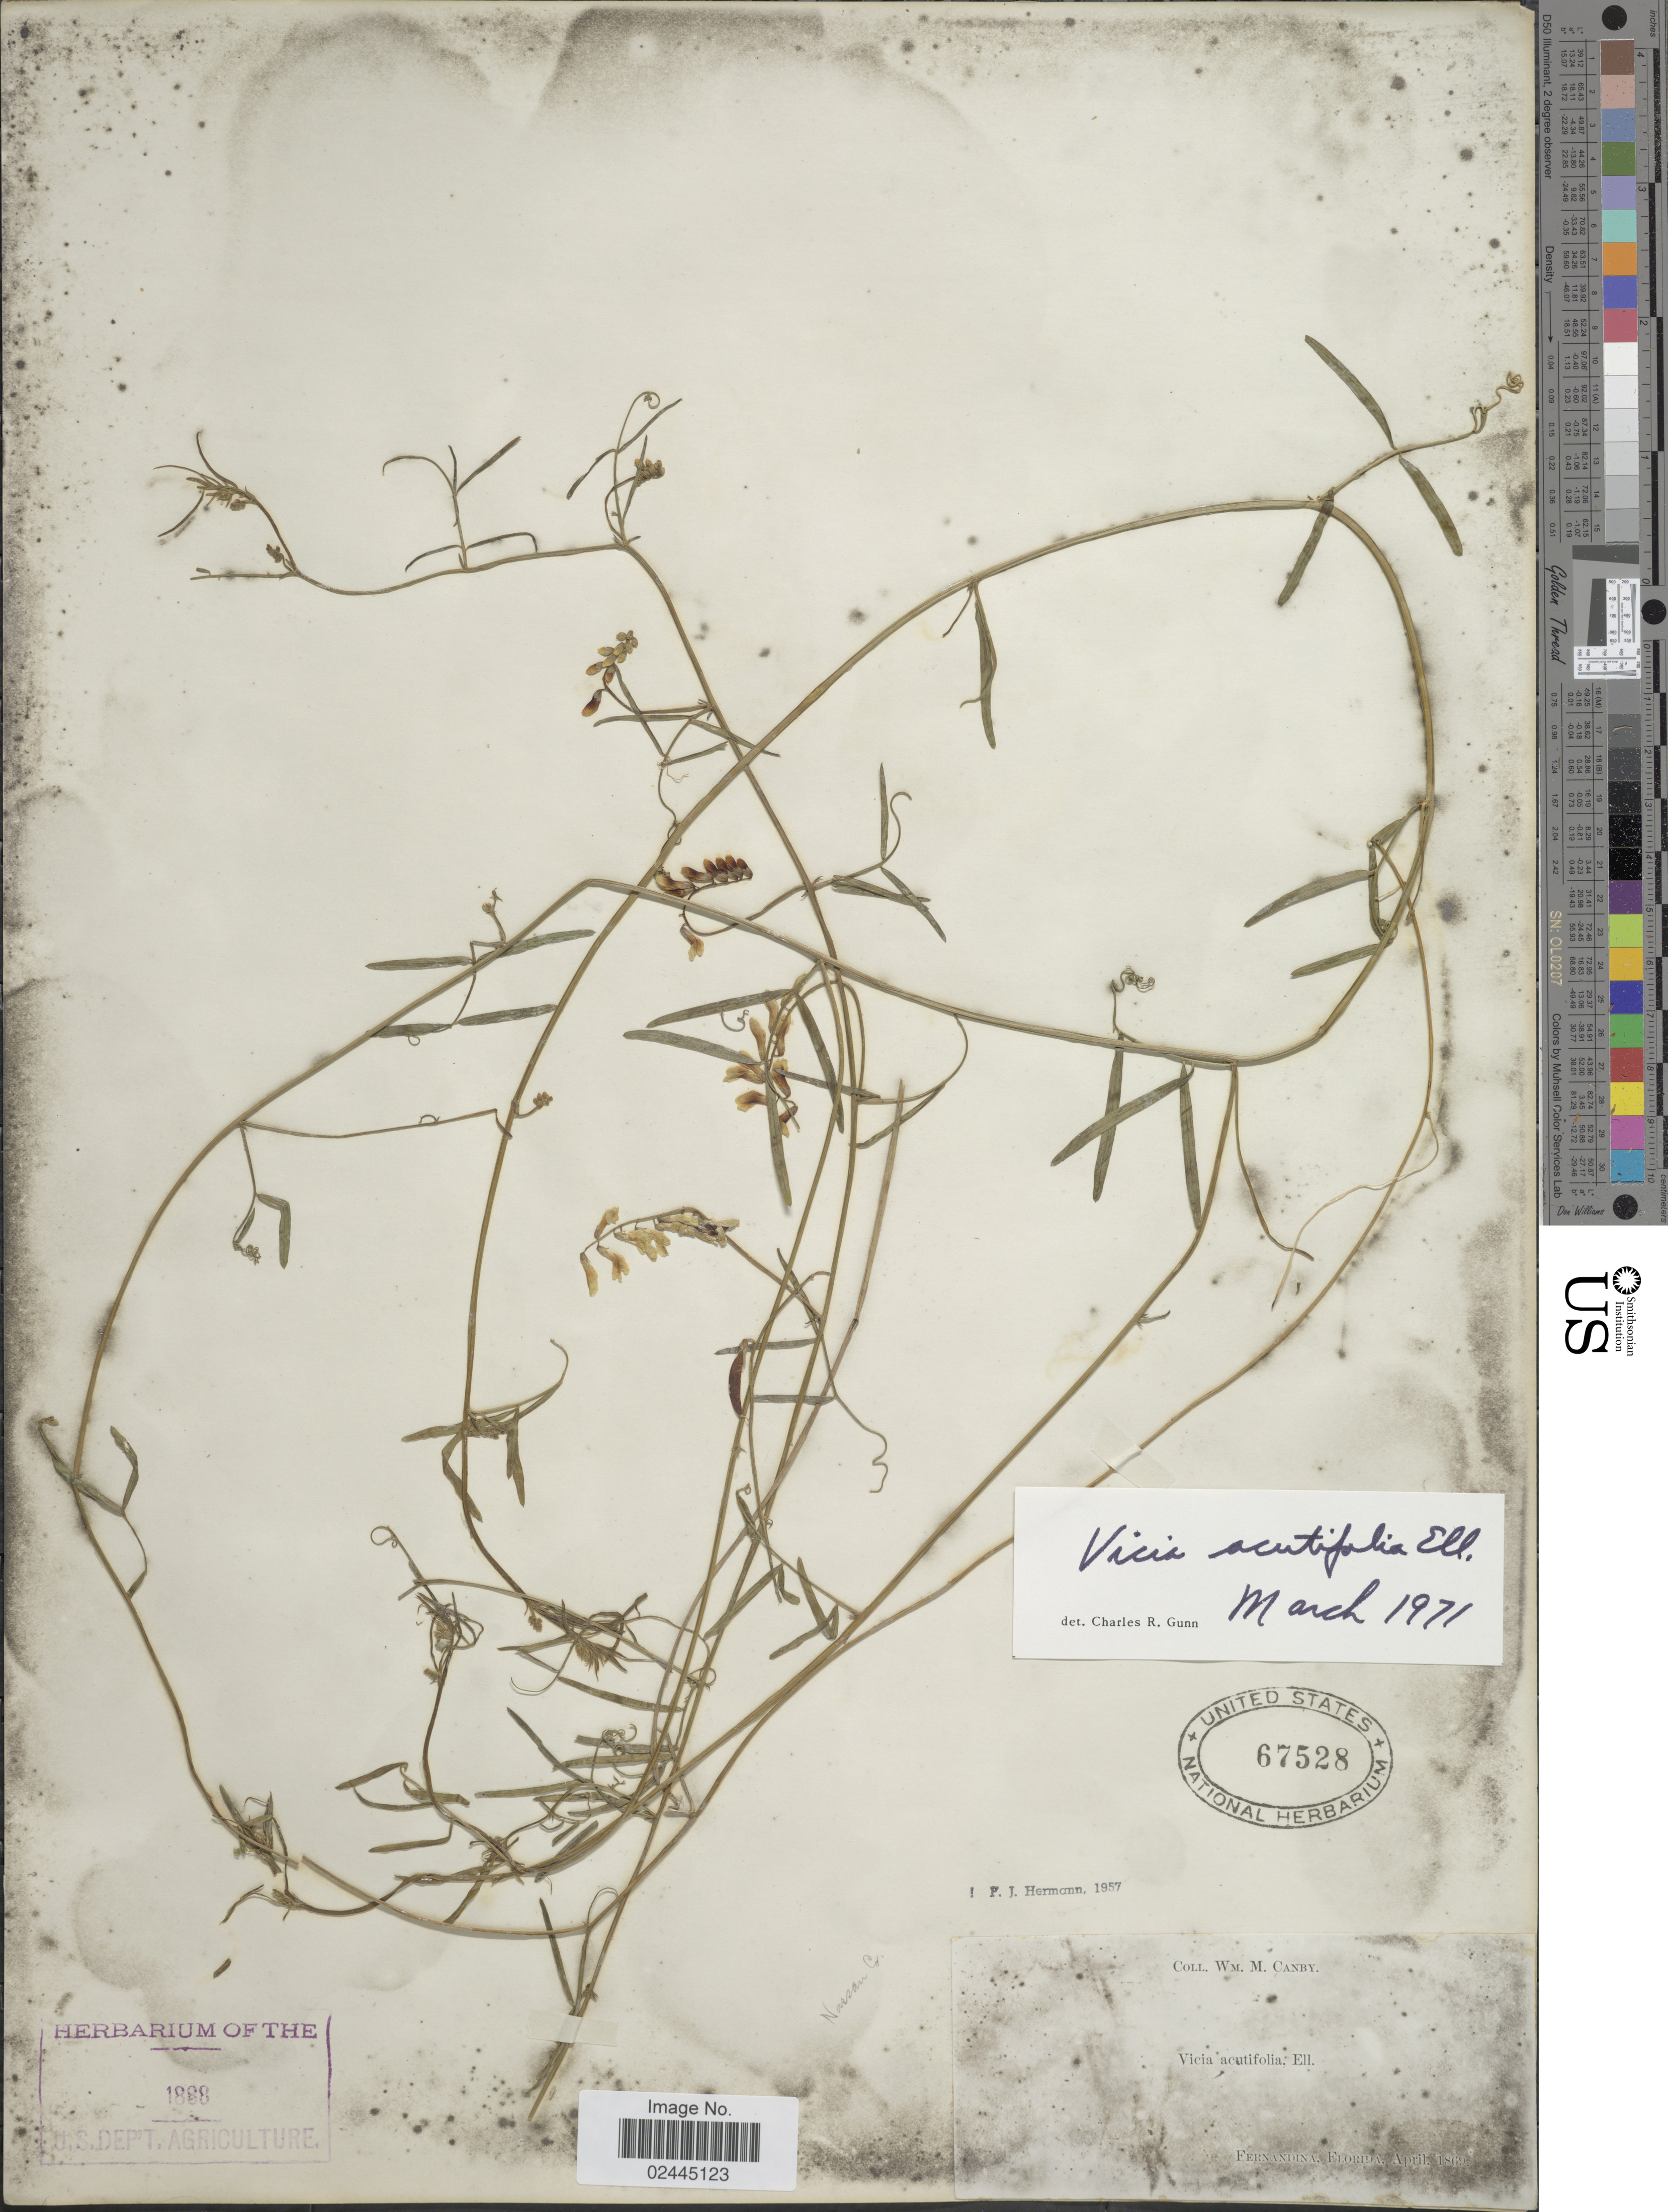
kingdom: Plantae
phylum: Tracheophyta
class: Magnoliopsida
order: Fabales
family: Fabaceae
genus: Vicia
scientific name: Vicia acutifolia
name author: Elliott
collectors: W. M. Canby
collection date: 1869-04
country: United States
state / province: Florida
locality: Fernandina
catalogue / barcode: US 67528